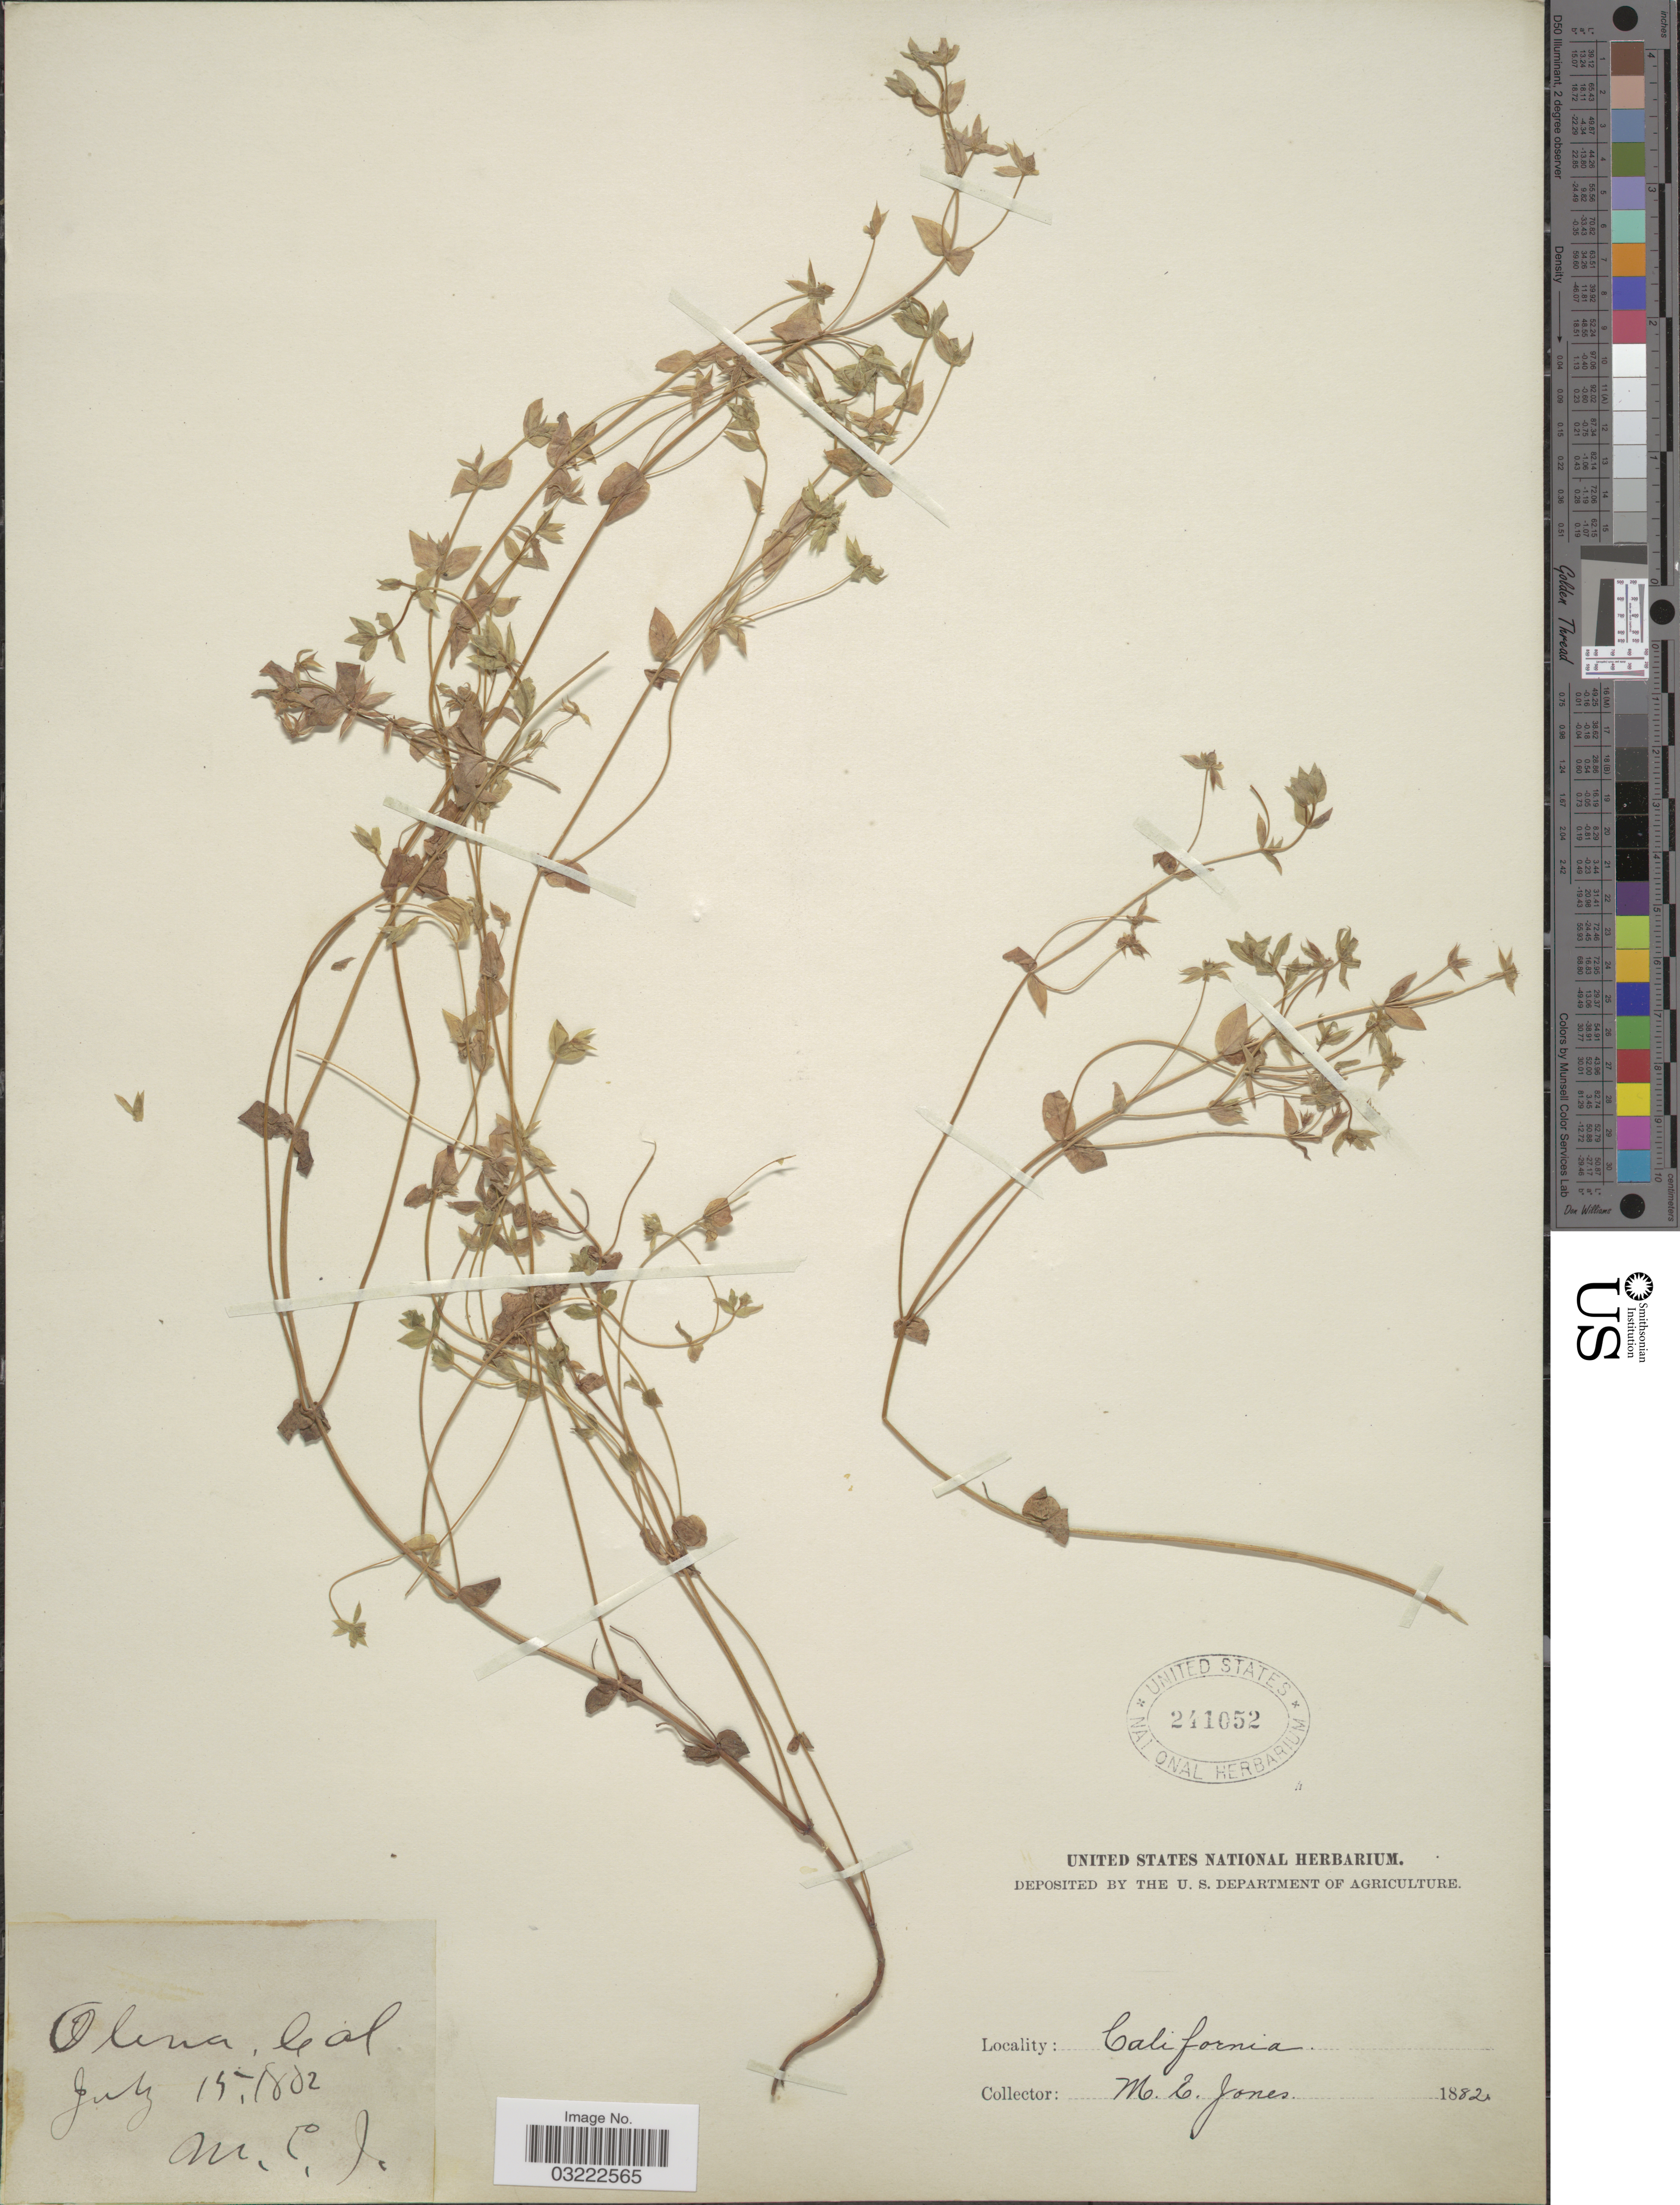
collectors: M. E. Jones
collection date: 1882-07-15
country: United States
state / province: California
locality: Olema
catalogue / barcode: US 241052